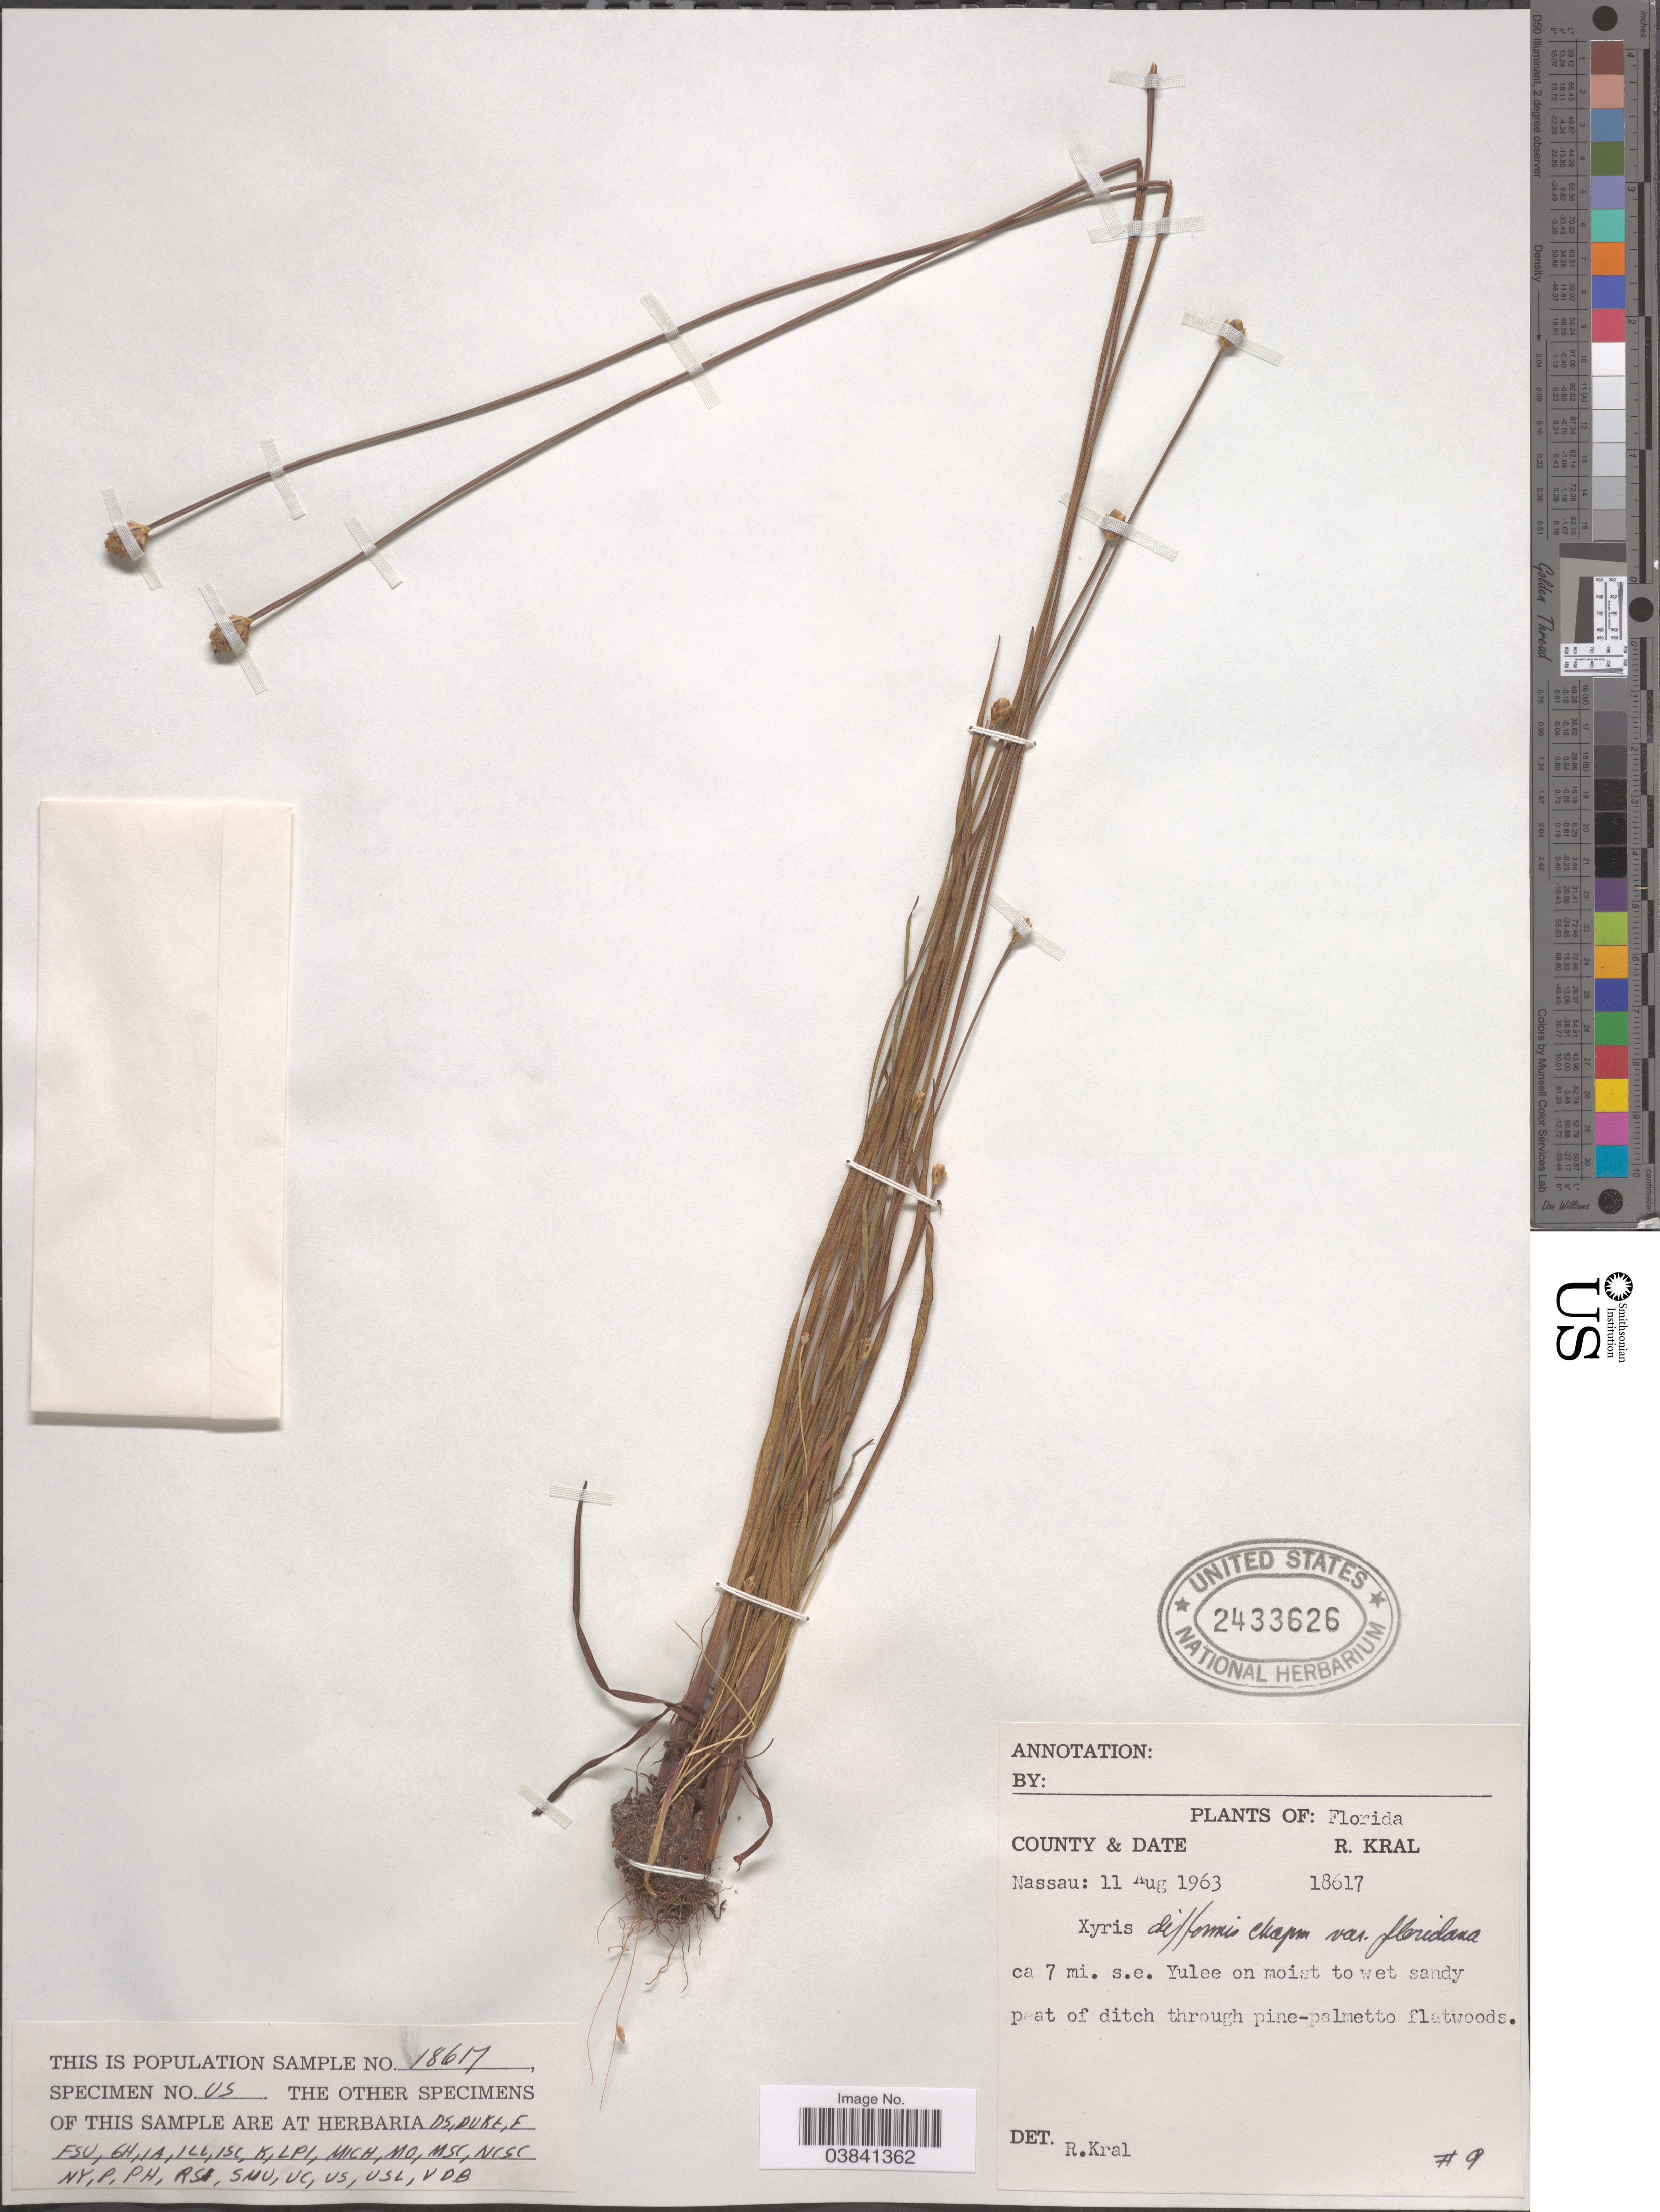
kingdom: Plantae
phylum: Tracheophyta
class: Liliopsida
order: Poales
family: Xyridaceae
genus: Xyris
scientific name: Xyris difformis var. floridana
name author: Kral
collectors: R. Kral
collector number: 18617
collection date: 1963-08-11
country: United States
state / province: Florida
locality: County Nassau: ca 7 mi. s.e. Yulee.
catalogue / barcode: US 2433626